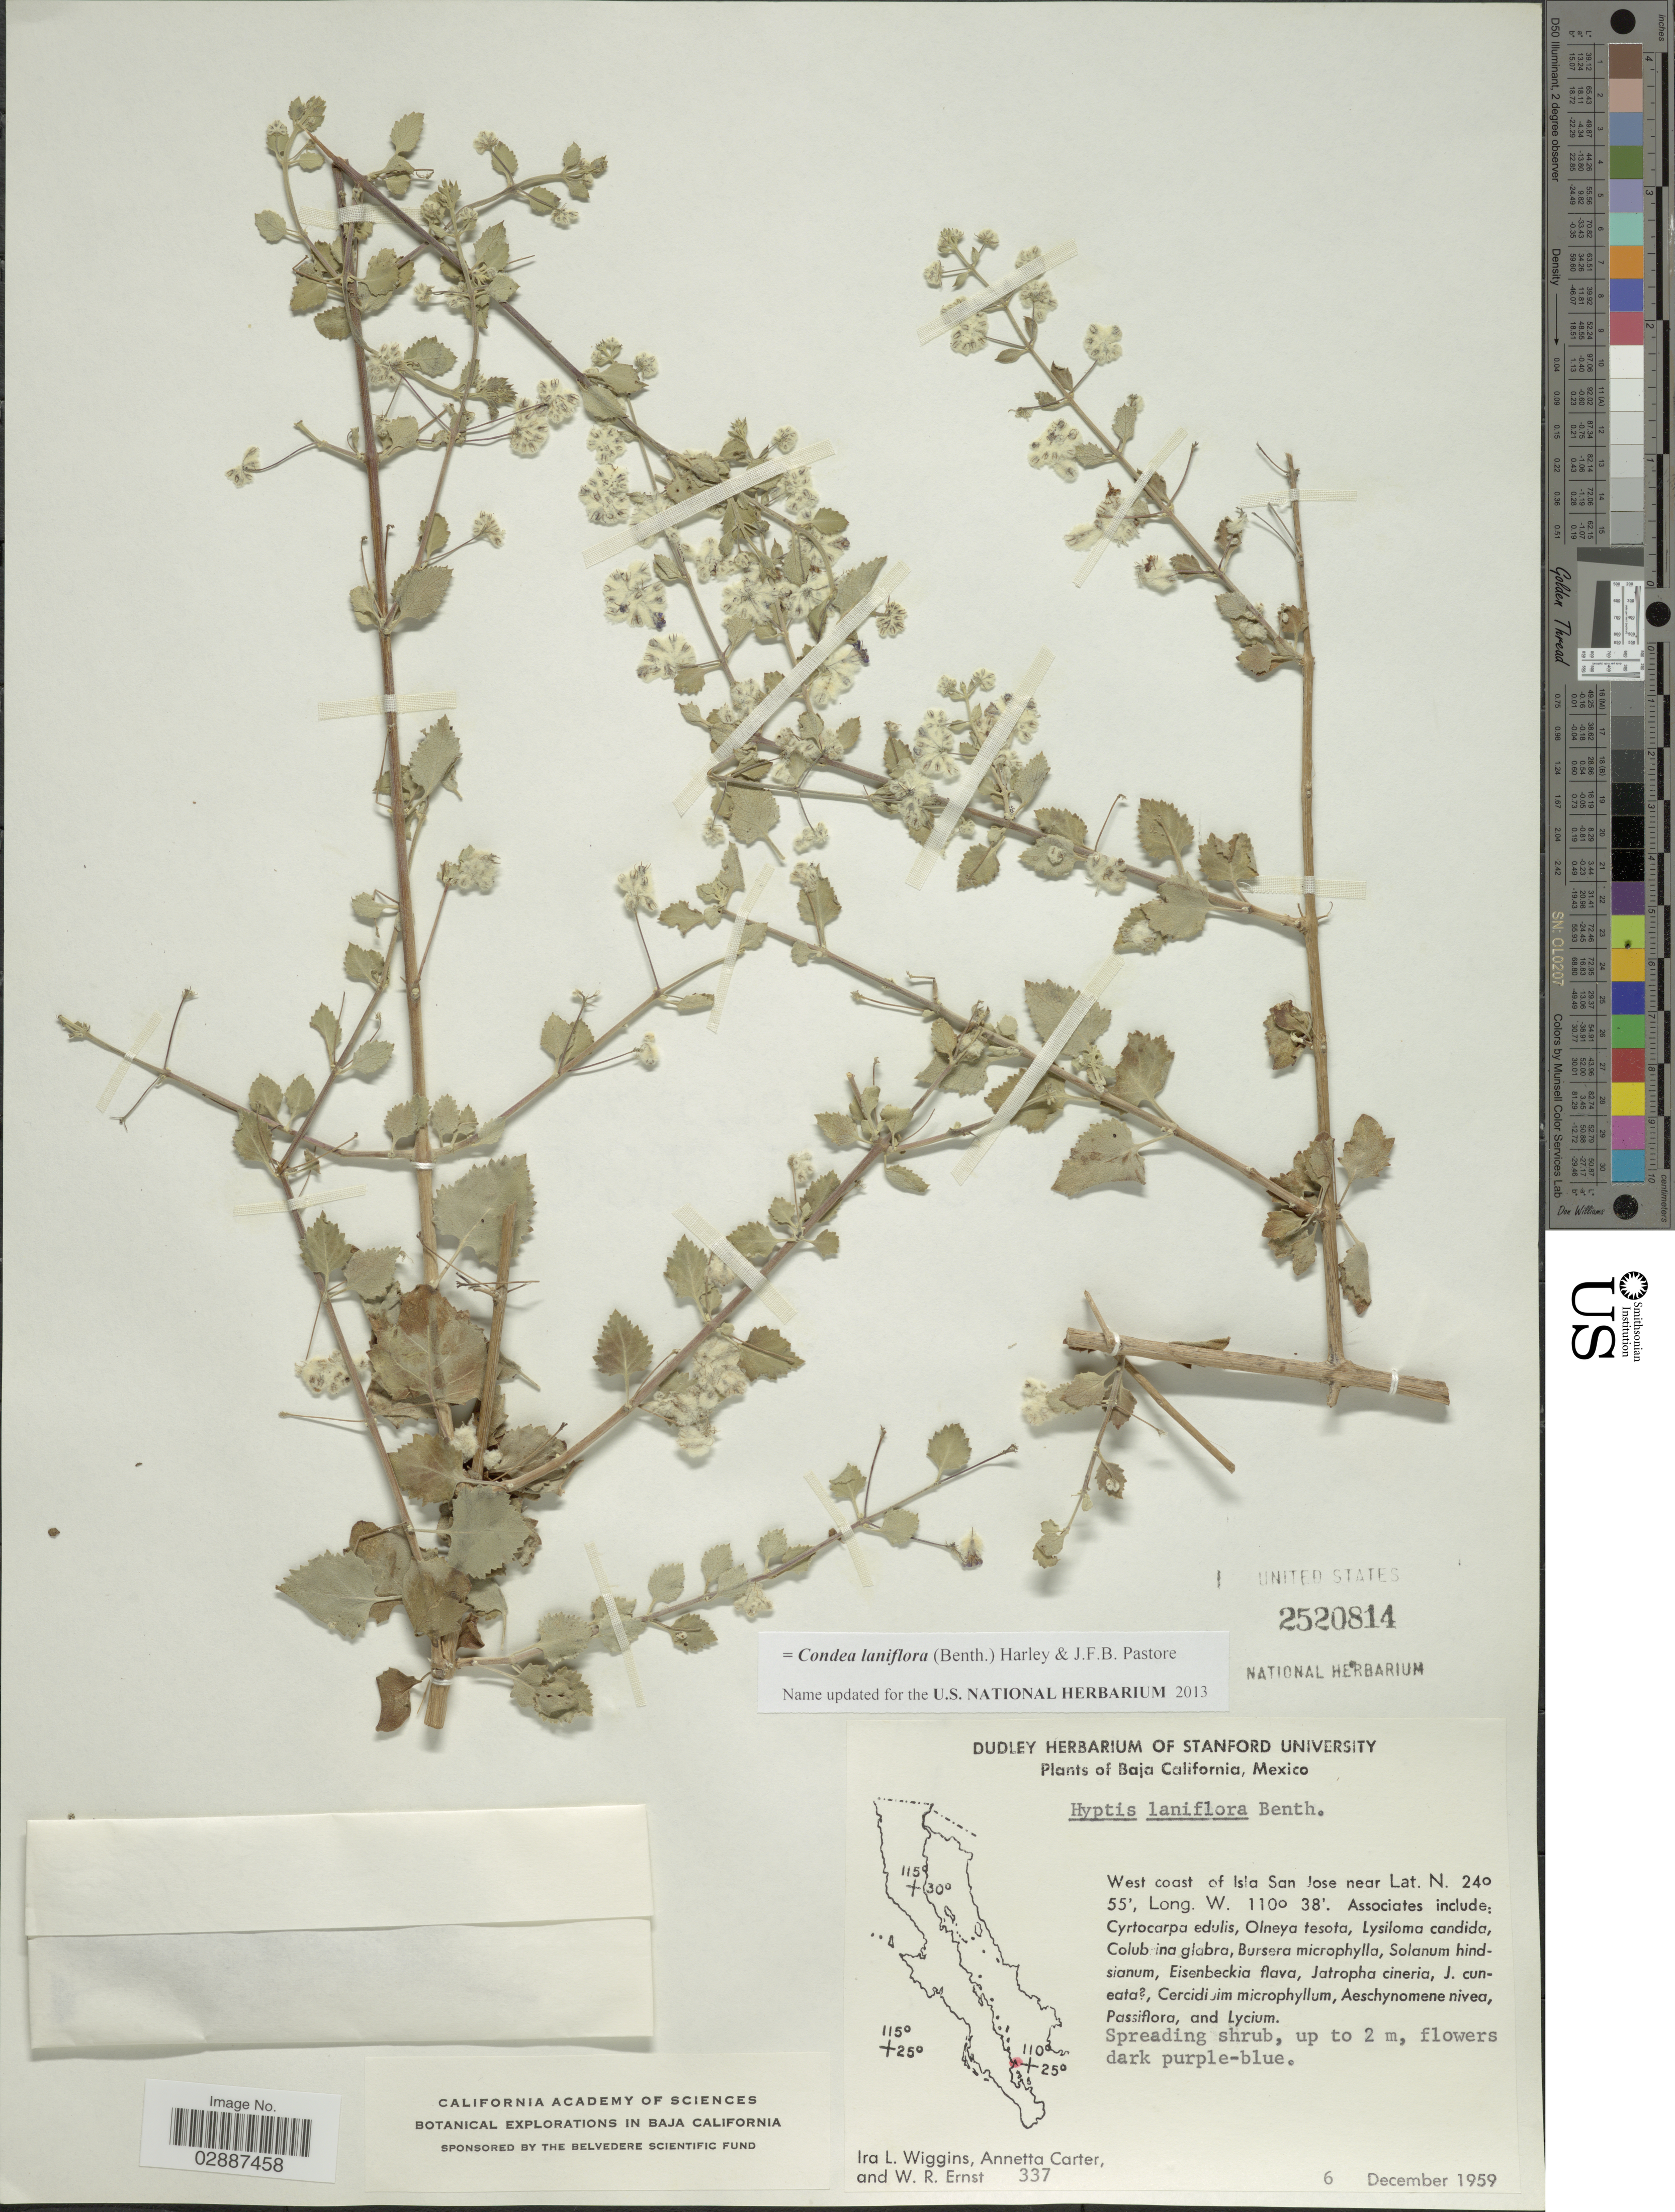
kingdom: Plantae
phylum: Tracheophyta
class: Magnoliopsida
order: Lamiales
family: Lamiaceae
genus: Condea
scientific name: Condea laniflora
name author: (Benth.) Harley & J.F.B. Pastore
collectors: I. L. Wiggins, A. Carter & W. R. Ernst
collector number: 337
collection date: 1959-12-06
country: Mexico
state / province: Baja California Sur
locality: West coast of Isla San Jose.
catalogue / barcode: US 2520814